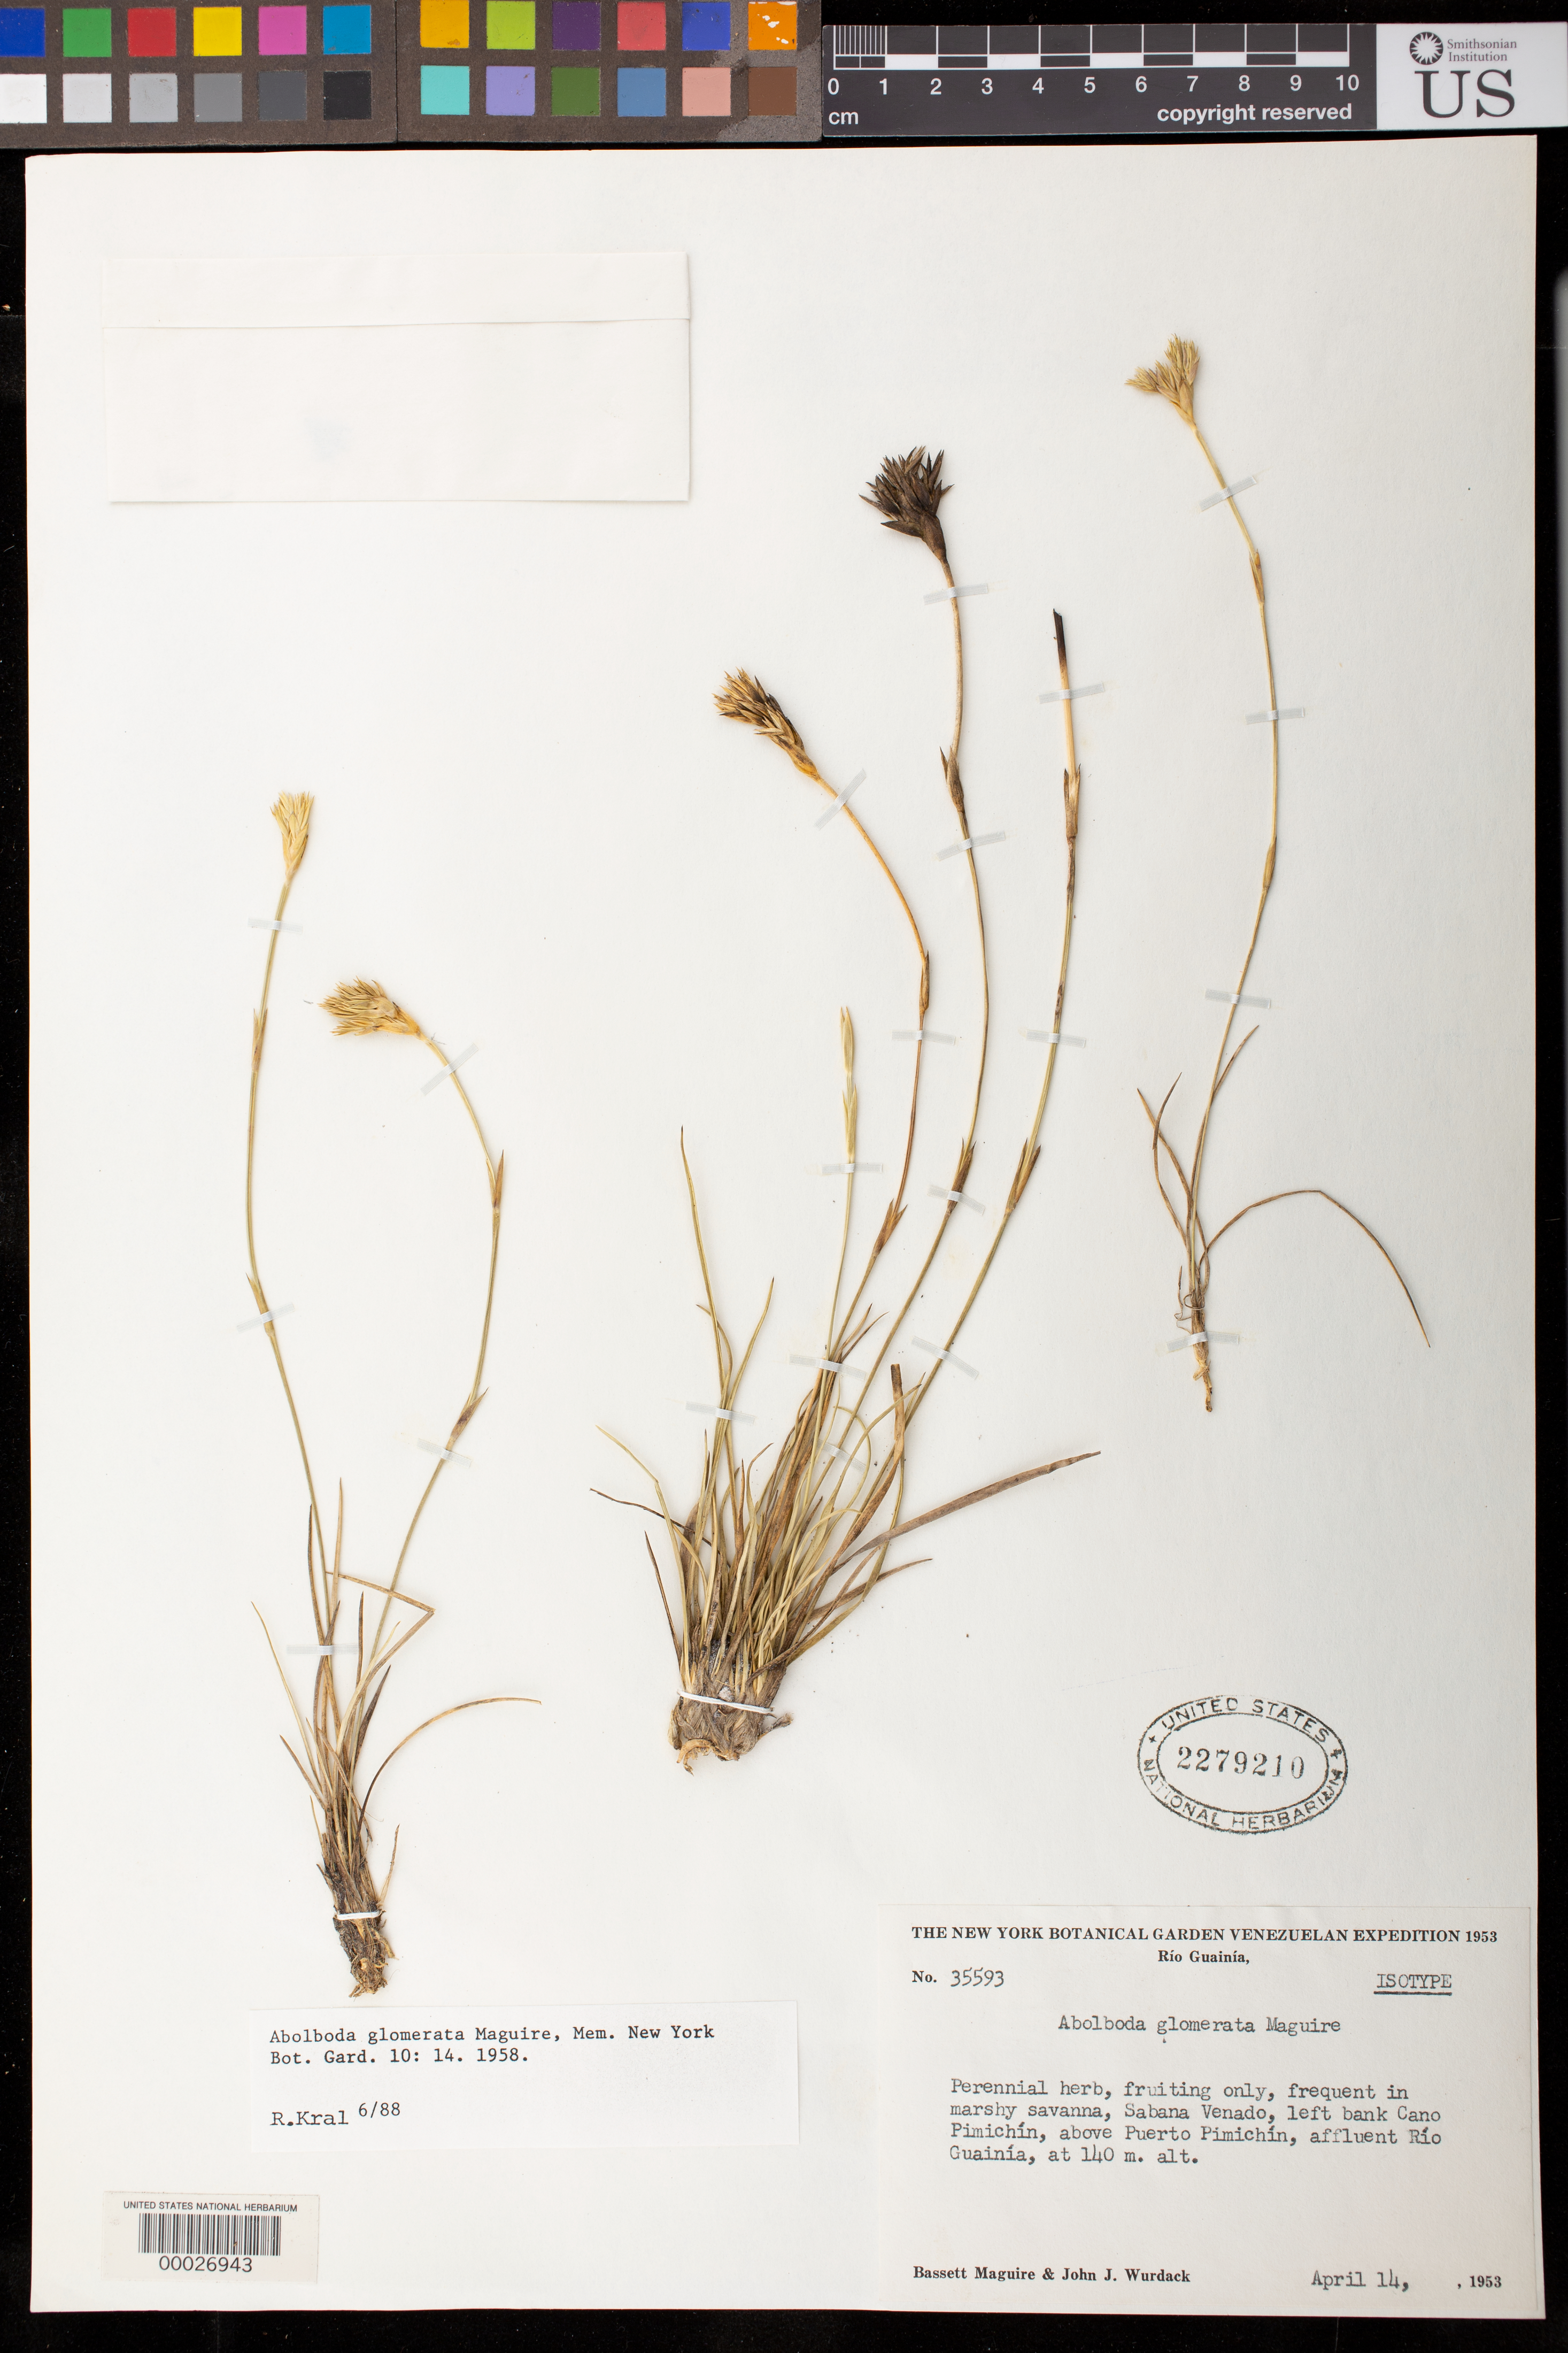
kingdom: Plantae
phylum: Tracheophyta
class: Liliopsida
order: Poales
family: Xyridaceae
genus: Abolboda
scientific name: Abolboda glomerata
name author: Maguire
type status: Isotype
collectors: B. Maguire & J. J. Wurdack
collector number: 35593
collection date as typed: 14 Apr 1953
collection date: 1953-04-14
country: Venezuela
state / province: Amazonas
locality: Sabana Venado.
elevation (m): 140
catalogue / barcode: US 2279210